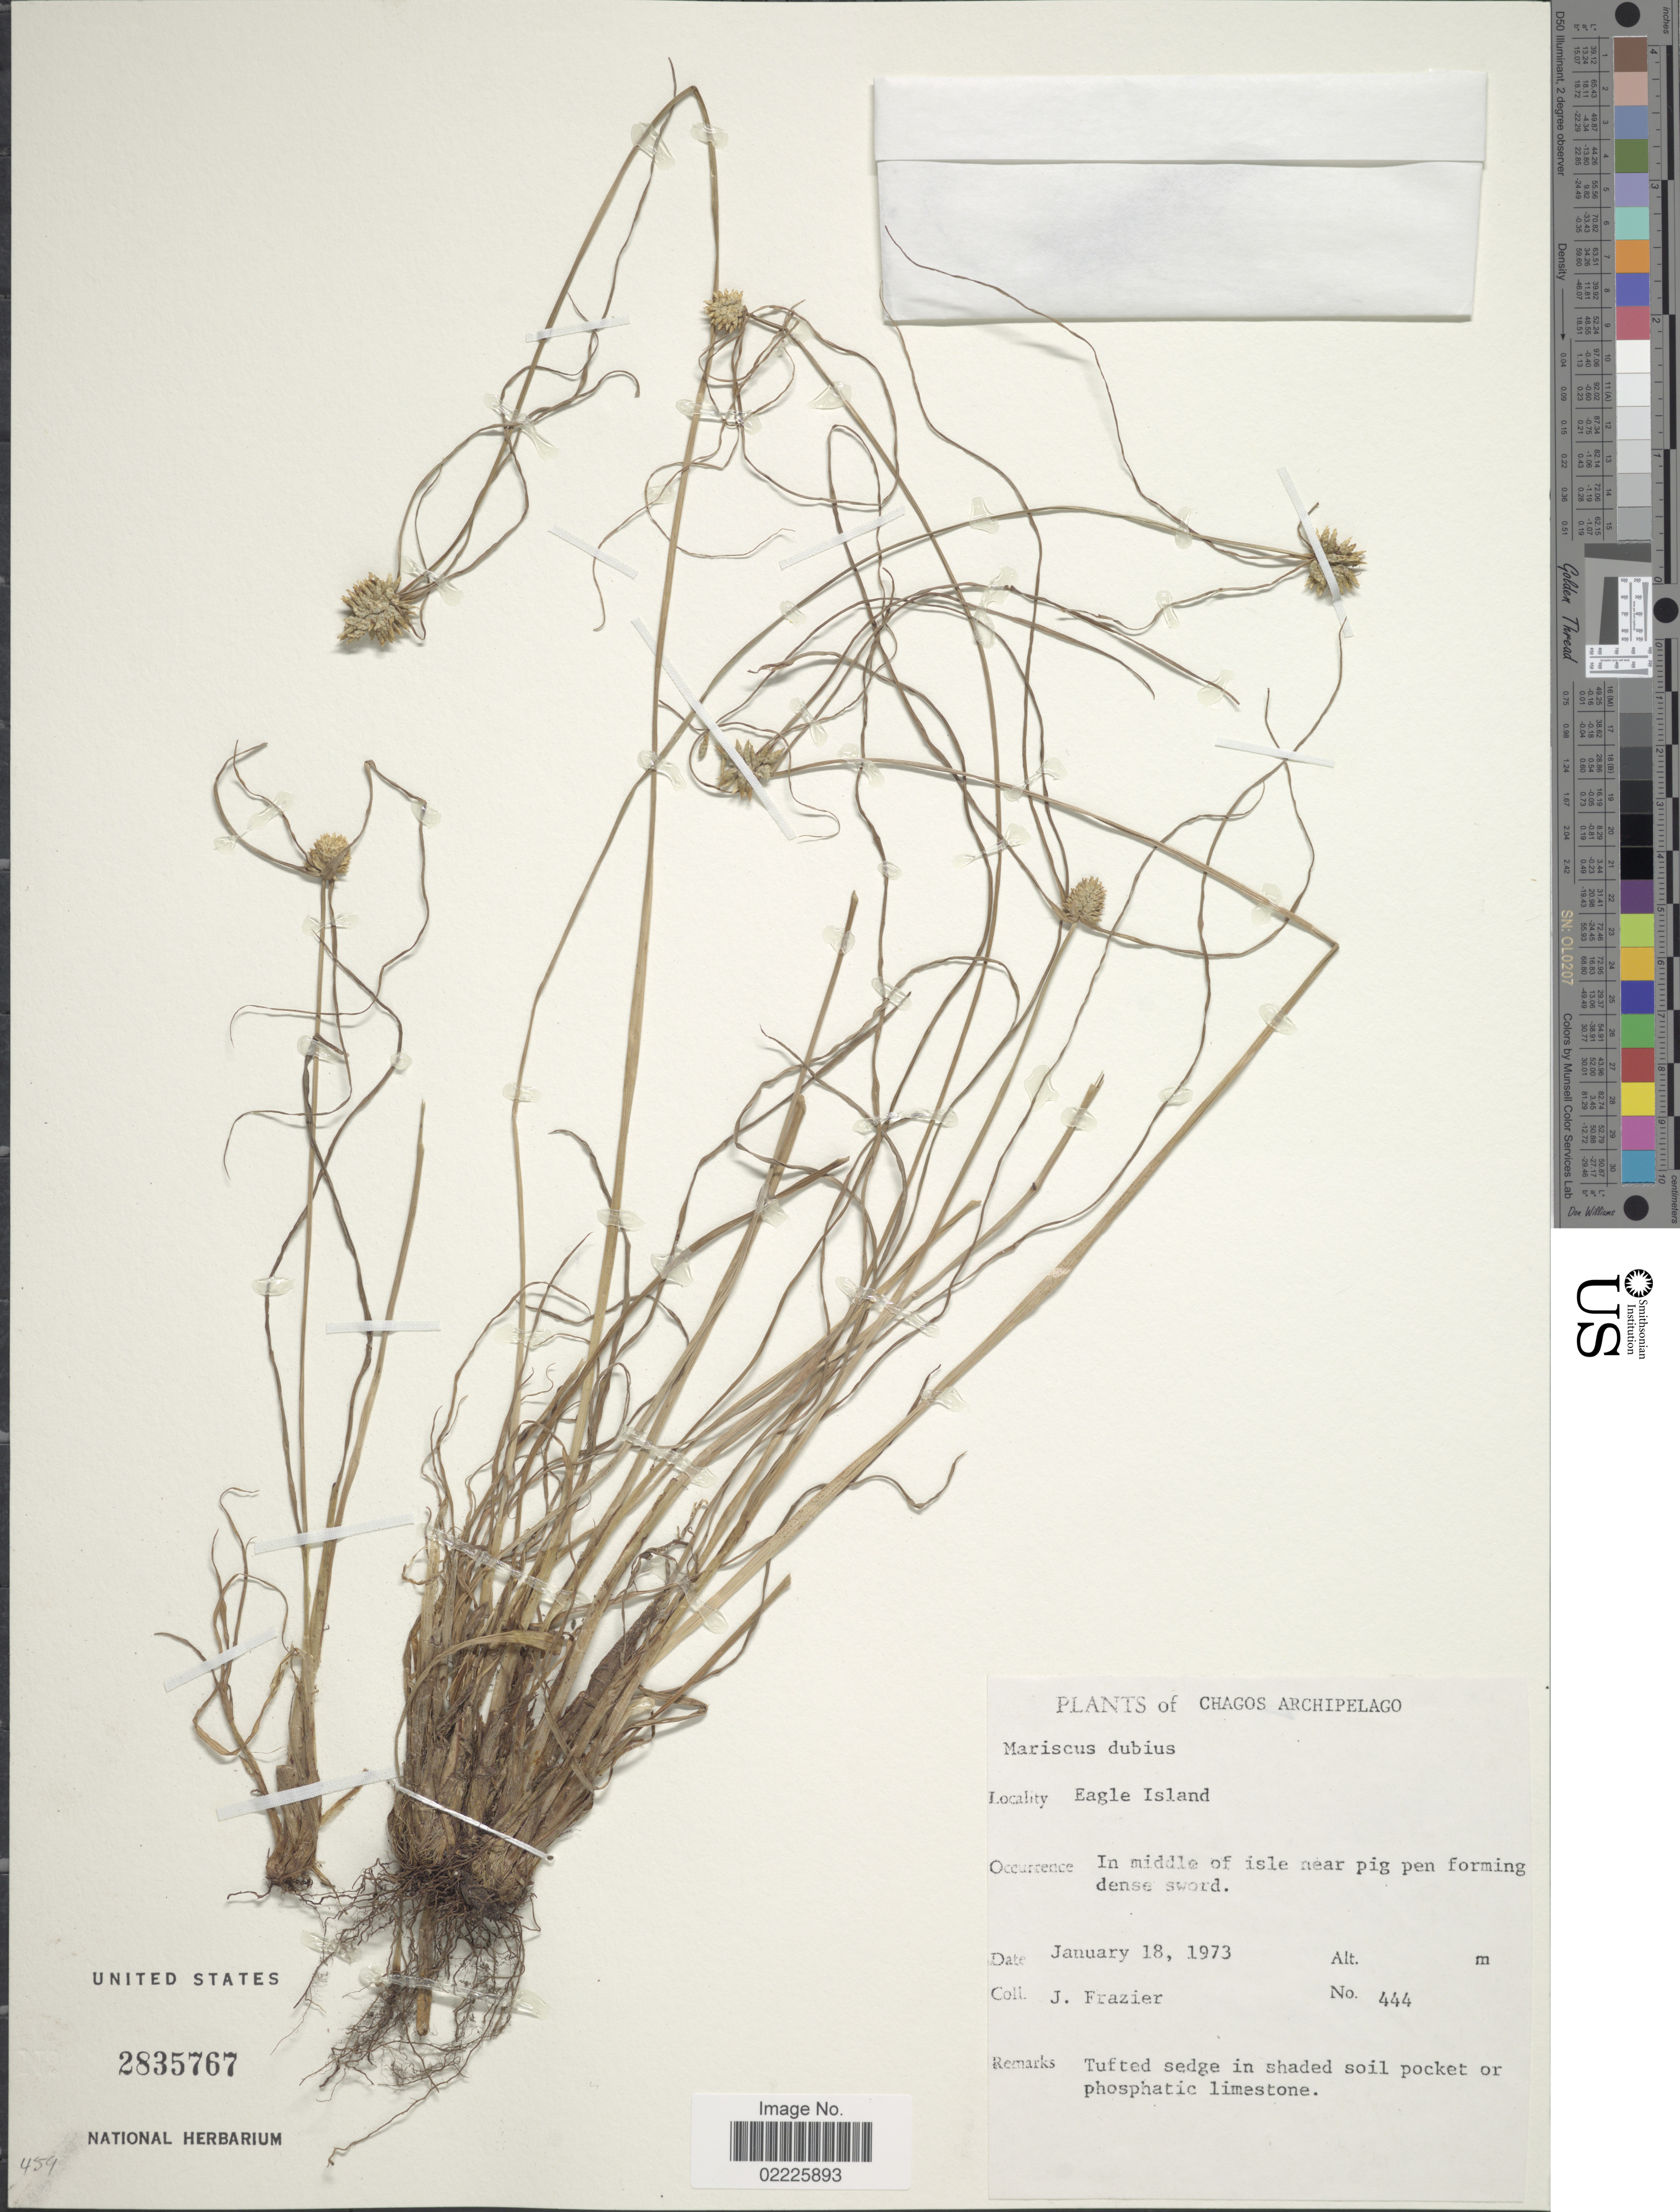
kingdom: Plantae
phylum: Tracheophyta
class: Liliopsida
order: Poales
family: Cyperaceae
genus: Cyperus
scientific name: Cyperus dubius Rottb. var. dubius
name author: Rottb.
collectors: J. Frazier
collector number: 444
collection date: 1973-01-18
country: British Indian Ocean Territory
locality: Eagle Island, In middle of isle near pig pen forming dense sword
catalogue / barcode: US 2835767